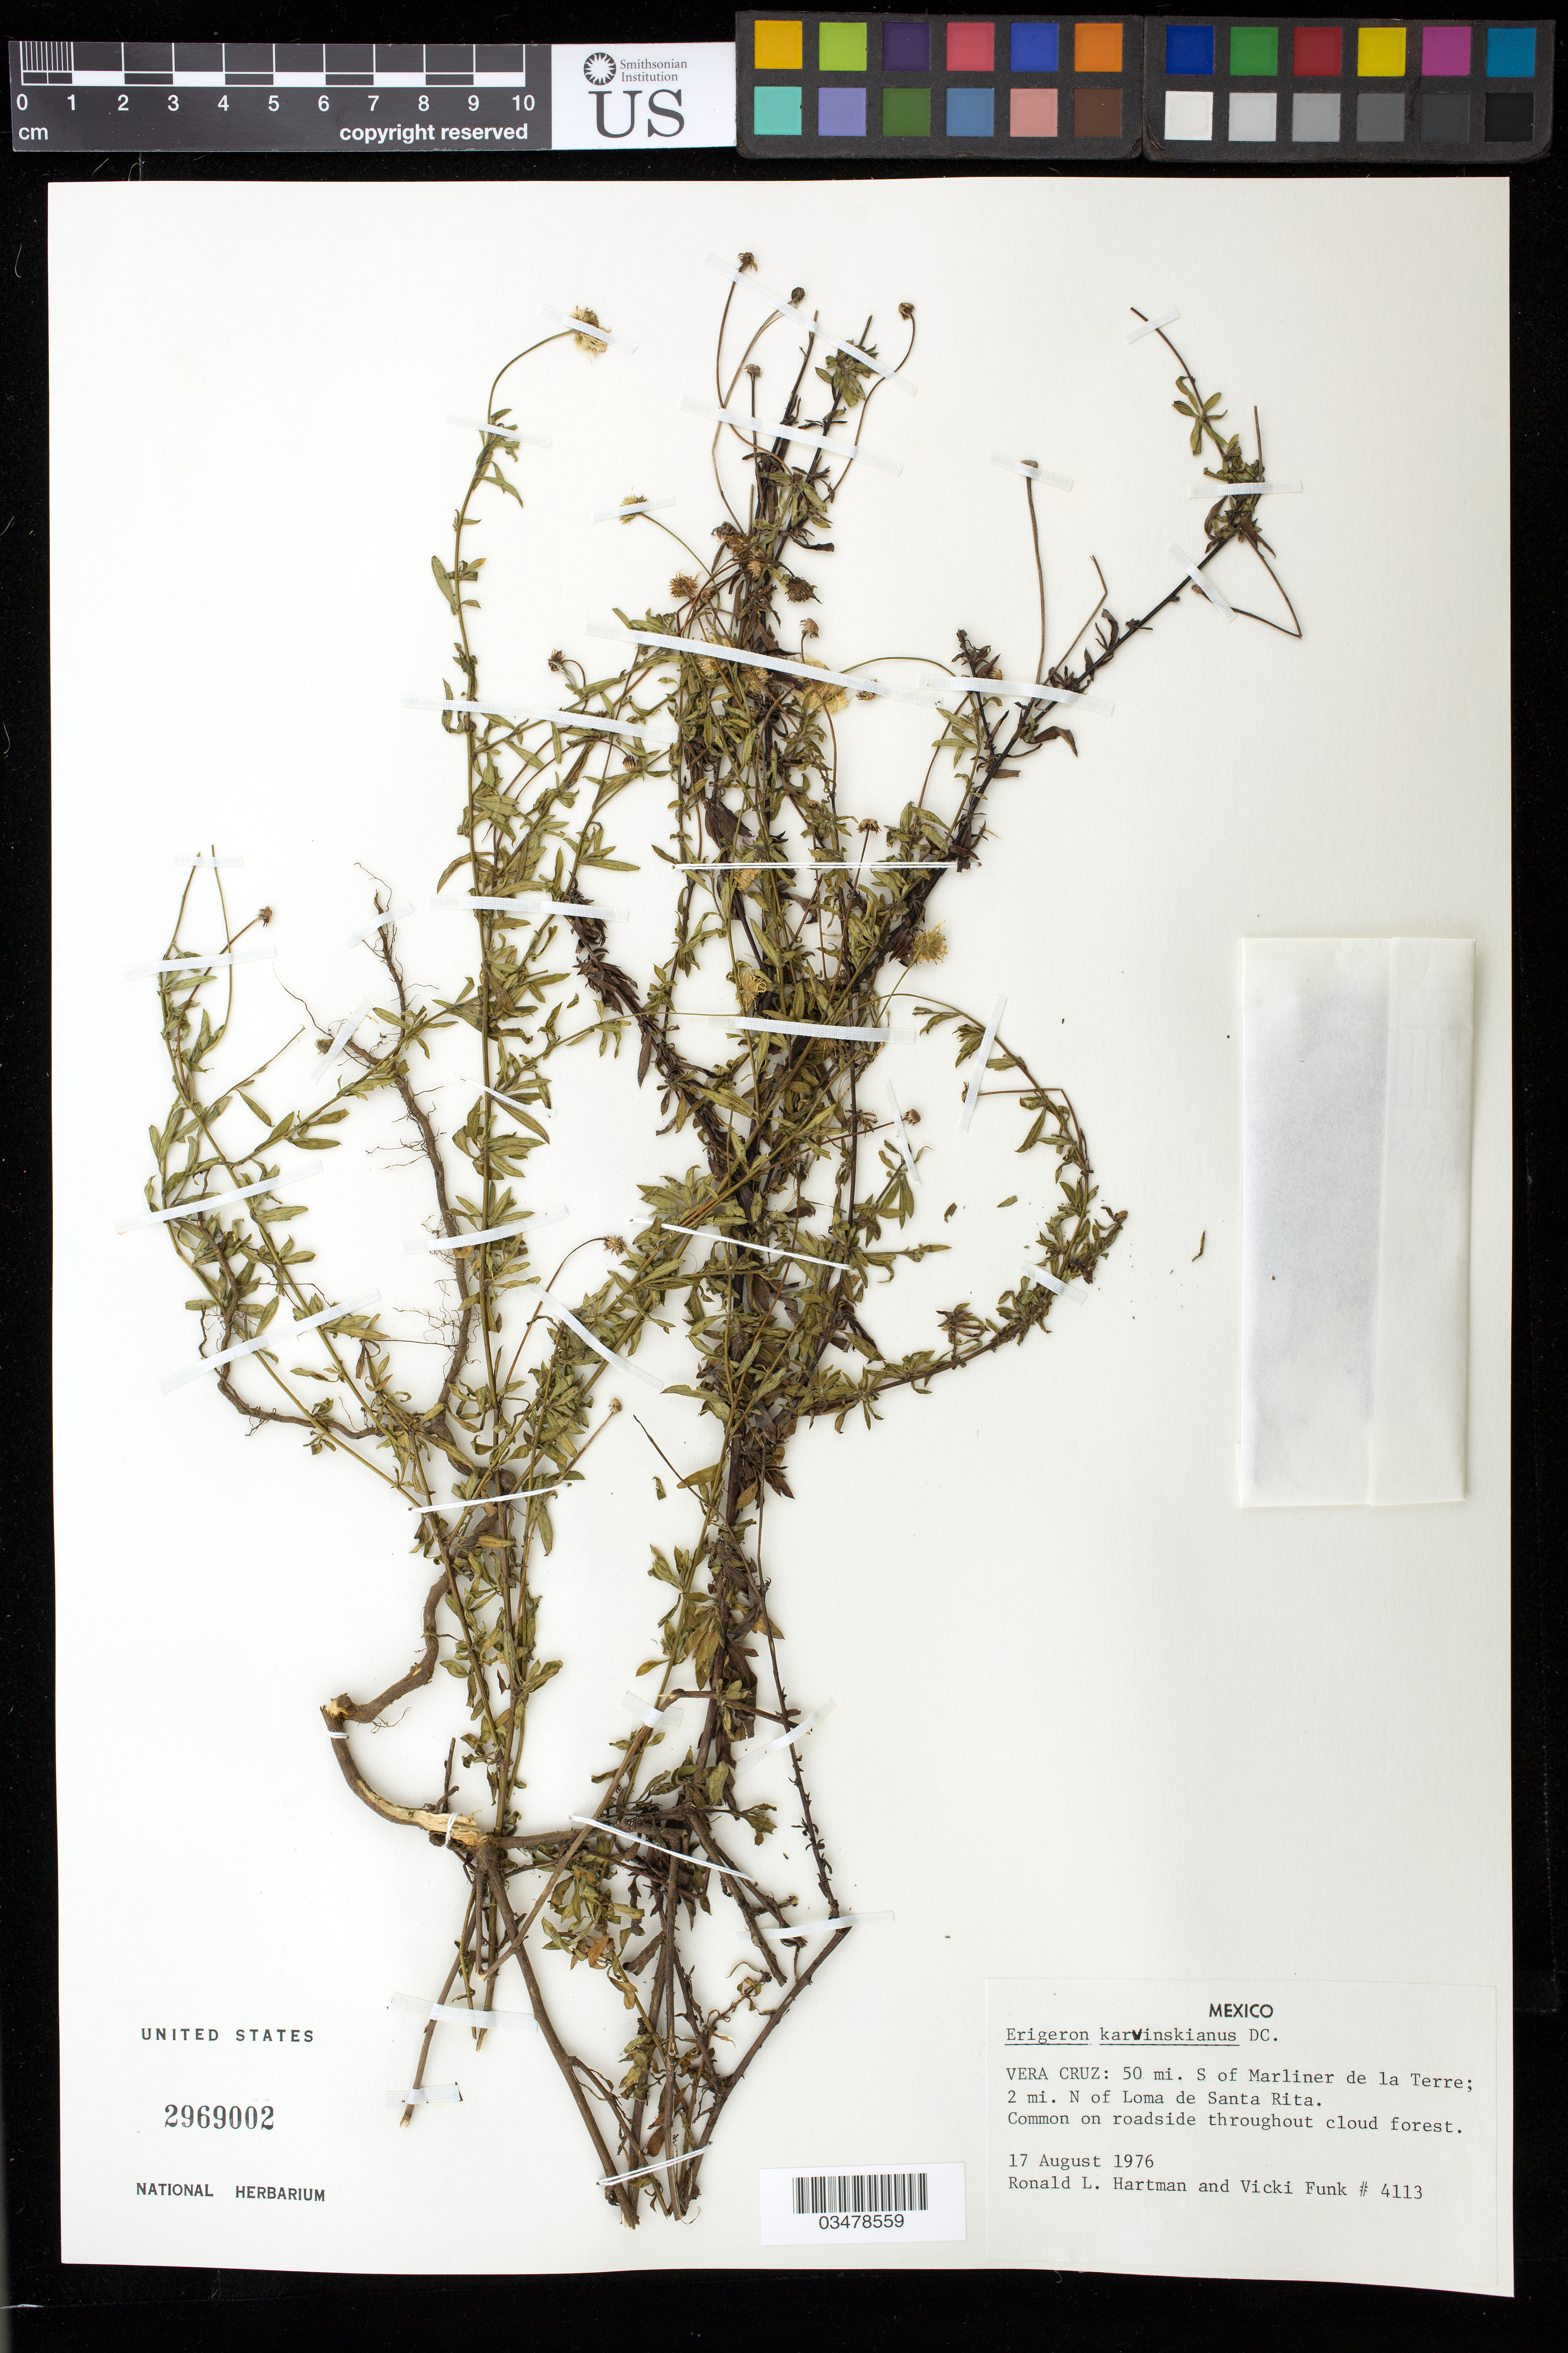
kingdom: Plantae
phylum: Tracheophyta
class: Magnoliopsida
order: Asterales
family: Asteraceae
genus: Erigeron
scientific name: Erigeron karvinskianus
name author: DC.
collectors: R. L. Hartman & V. Funk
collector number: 4113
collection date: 1976-08-17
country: Mexico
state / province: Veracruz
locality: Vera Cruz: 50 mi. S of Marliner de la Terre; 2 mi. N of Loma de Santa Rita.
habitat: common on roadside throughout cloud forest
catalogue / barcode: US 2969002